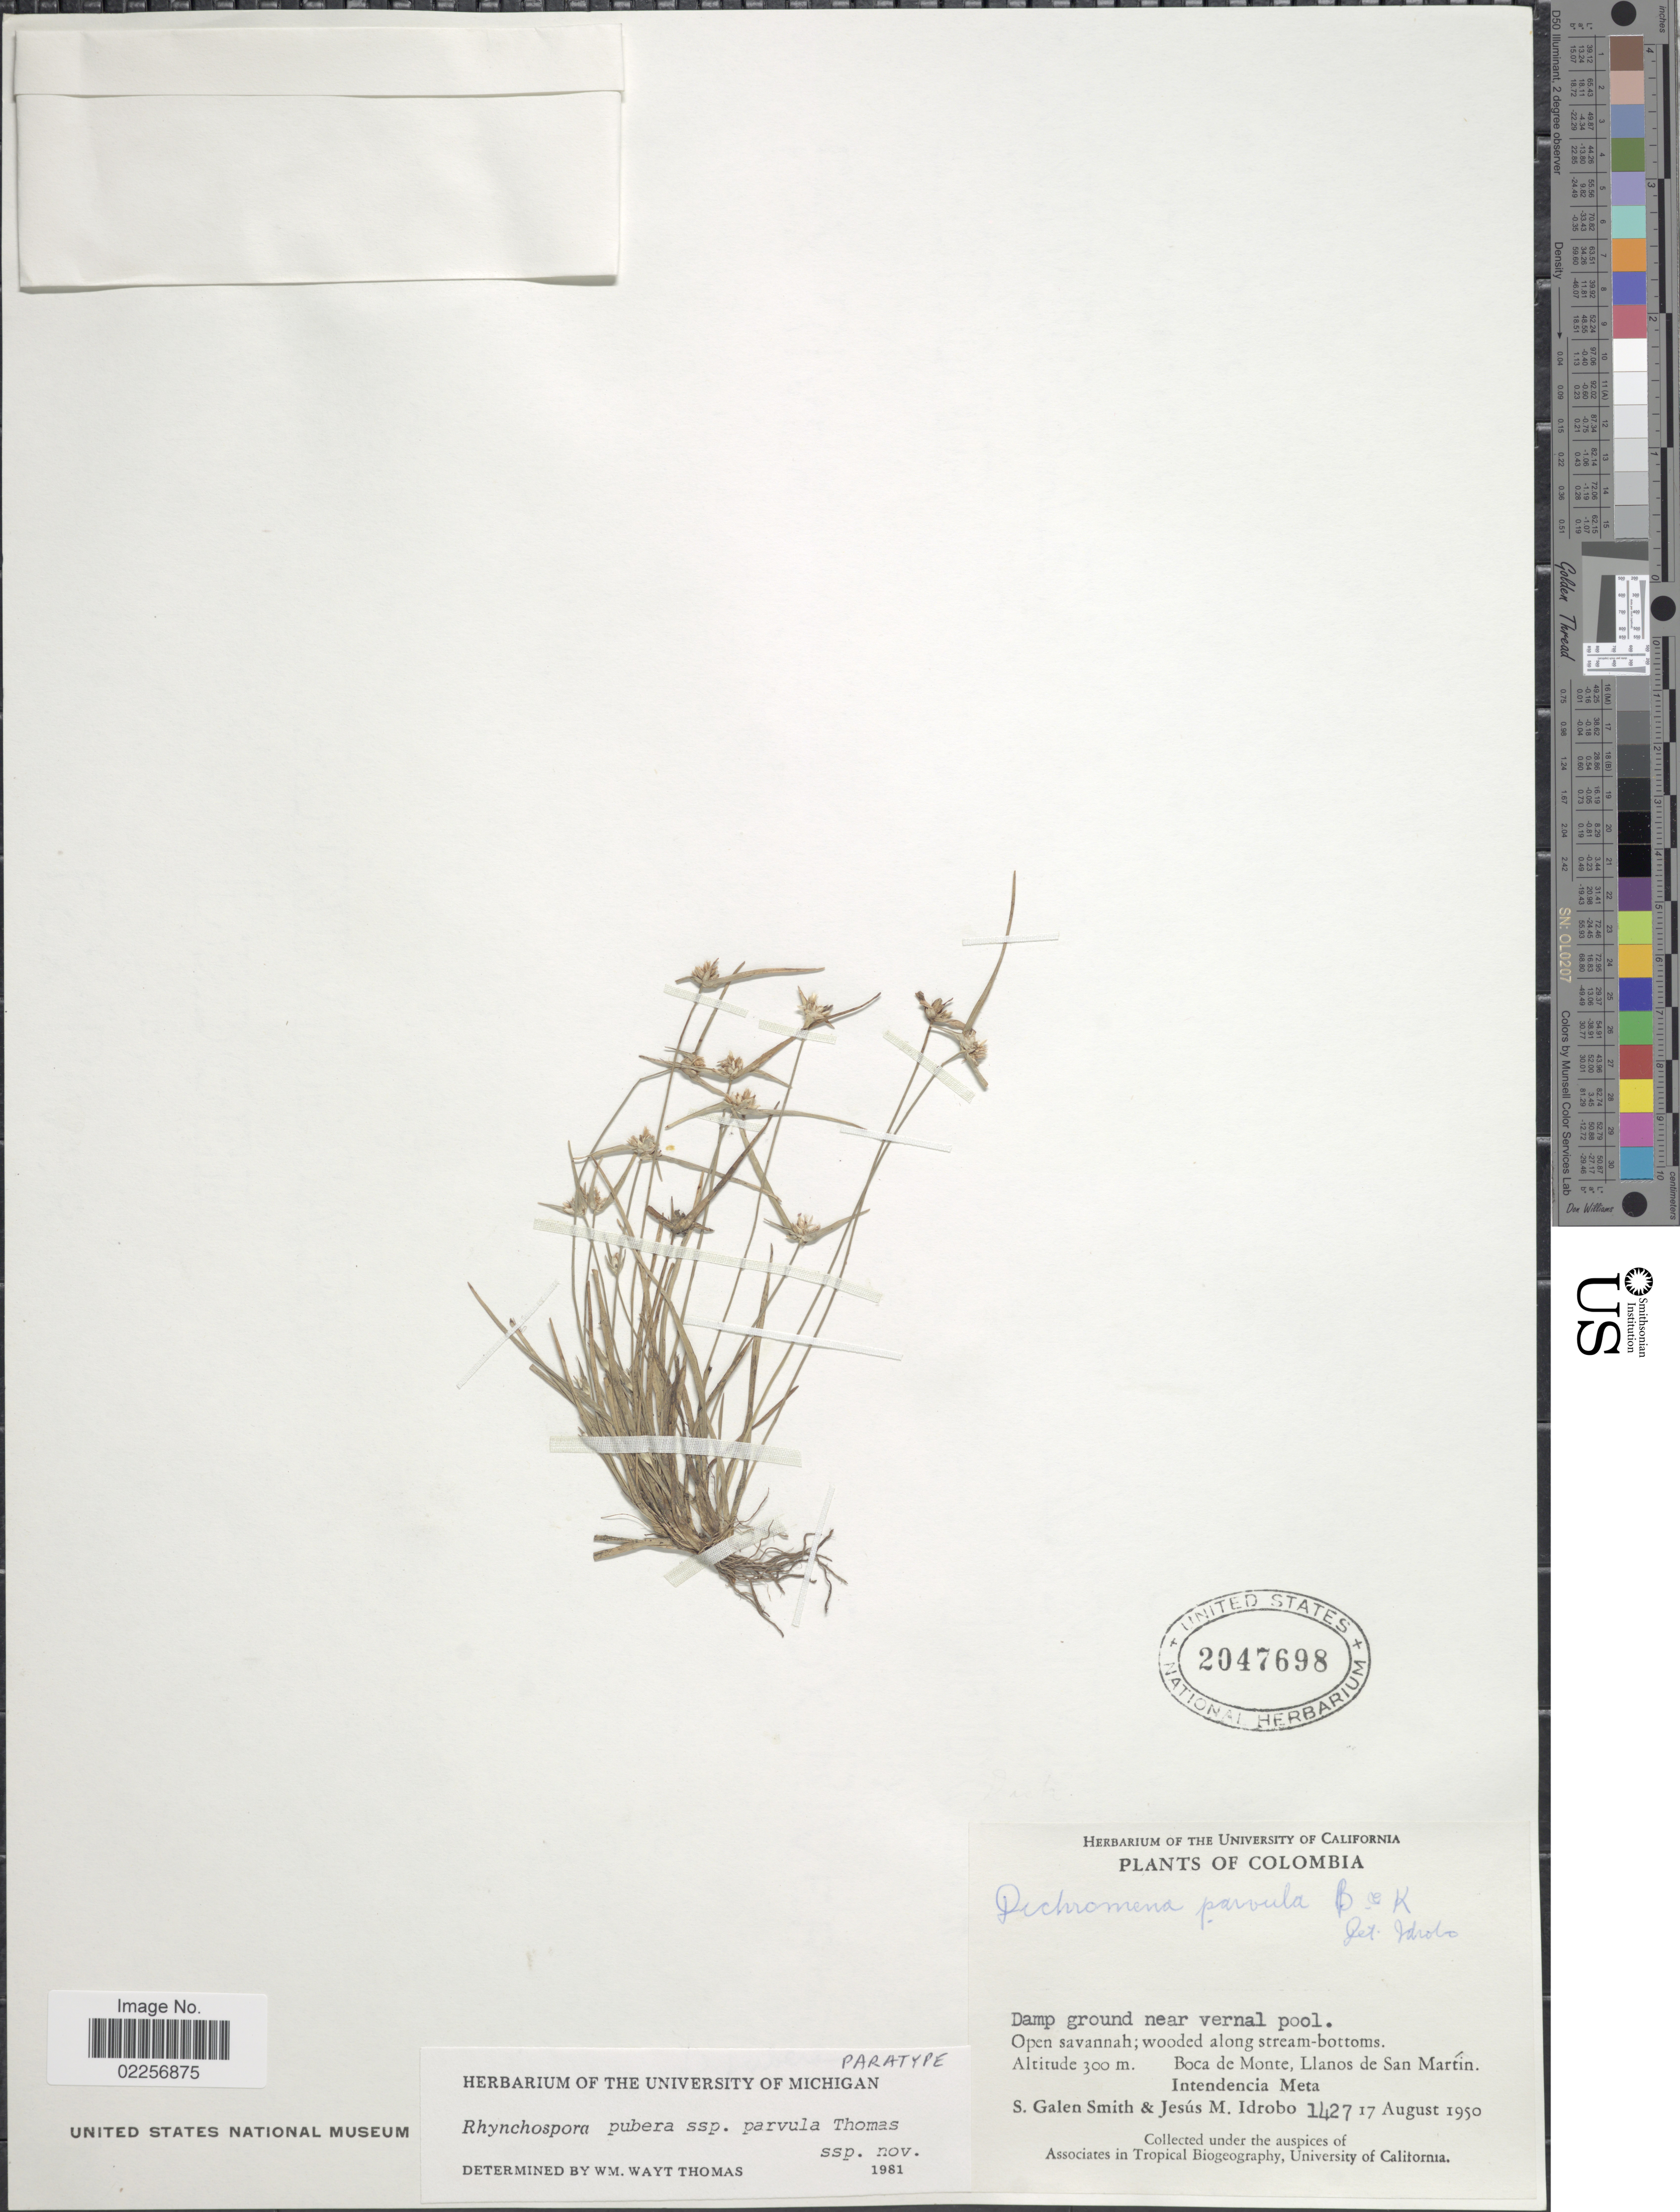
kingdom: Plantae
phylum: Tracheophyta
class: Liliopsida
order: Poales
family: Cyperaceae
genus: Rhynchospora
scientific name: Rhynchospora pubera subsp. parvula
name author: W.W. Thomas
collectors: S. G. Smith & J. M. Idrobo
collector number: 1427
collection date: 1950-08-14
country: Colombia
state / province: Meta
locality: Damp ground near vernal pool. Open savannah; wooded along stream-bottoms. Boca de Monte, Llanos de San MArtin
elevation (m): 300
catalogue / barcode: US 2047698